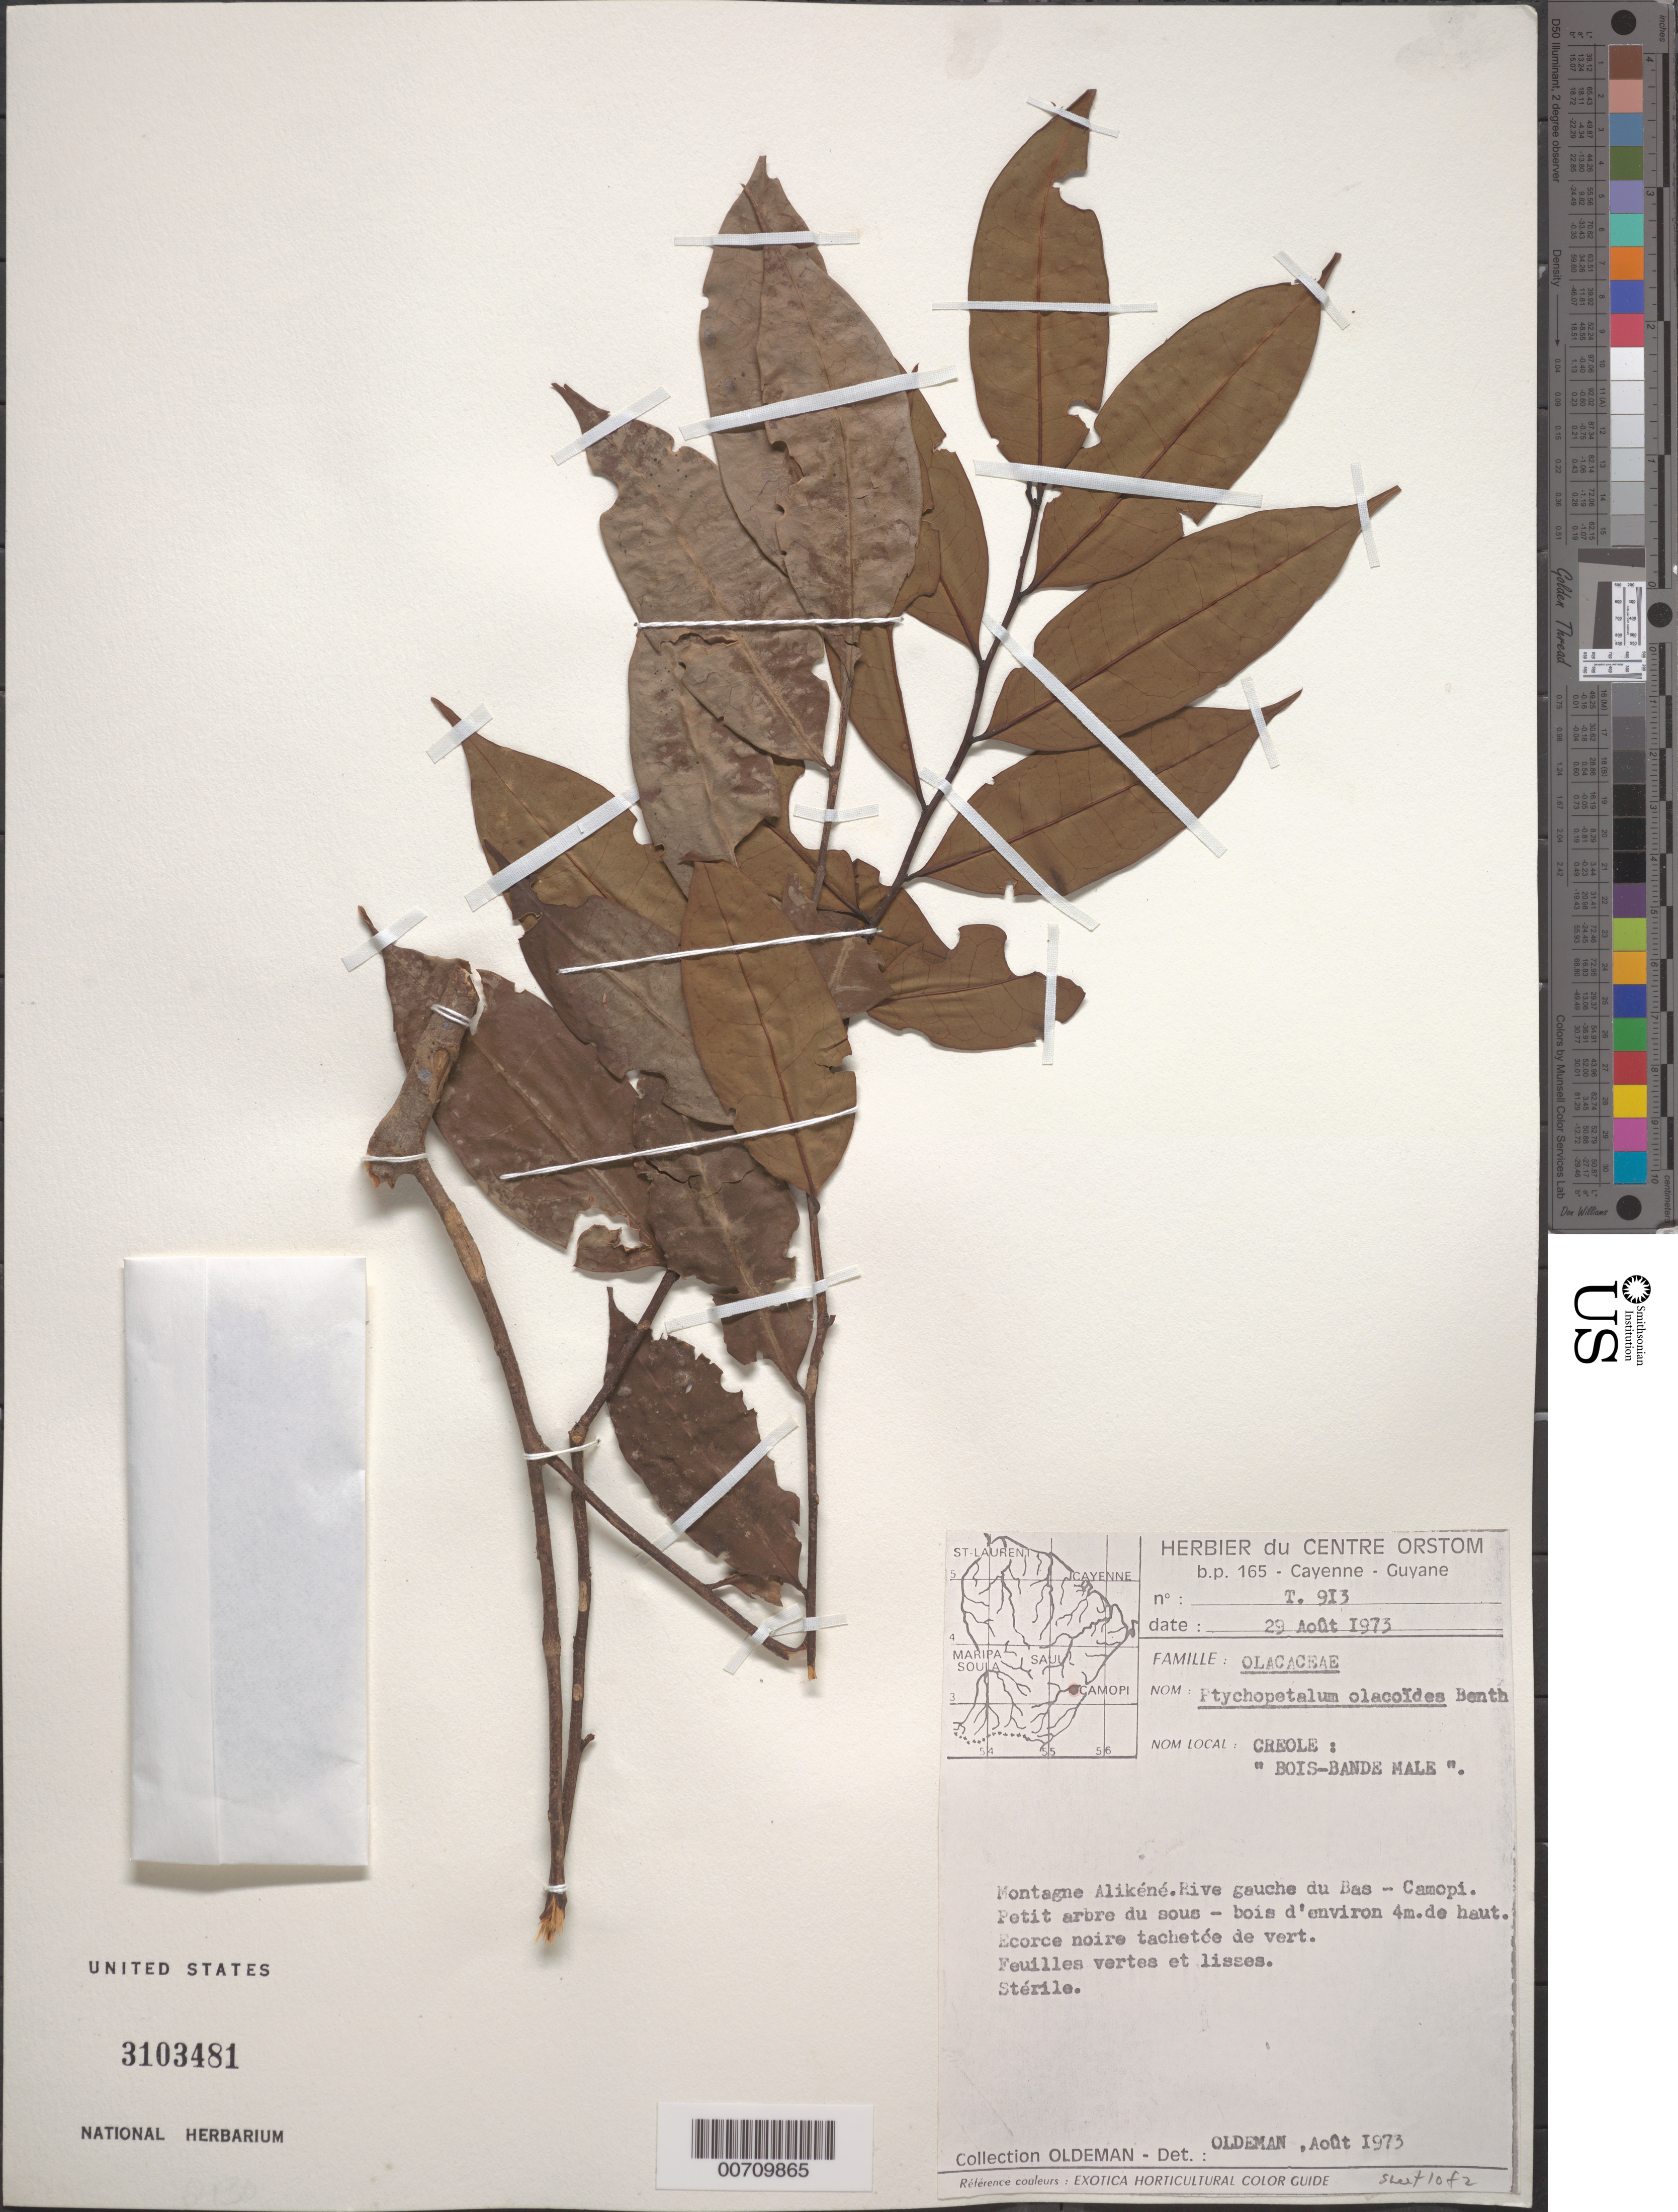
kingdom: Plantae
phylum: Tracheophyta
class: Magnoliopsida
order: Santalales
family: Olacaceae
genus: Ptychopetalum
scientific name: Ptychopetalum olacoides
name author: Benth.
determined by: Oldeman, R. A. A.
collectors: R. Oldeman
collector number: T 913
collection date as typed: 29-Aug-73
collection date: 1973-08-29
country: French Guiana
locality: Montagne Alikéné, Rive gauche du Bas-Camopi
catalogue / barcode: US 3103481